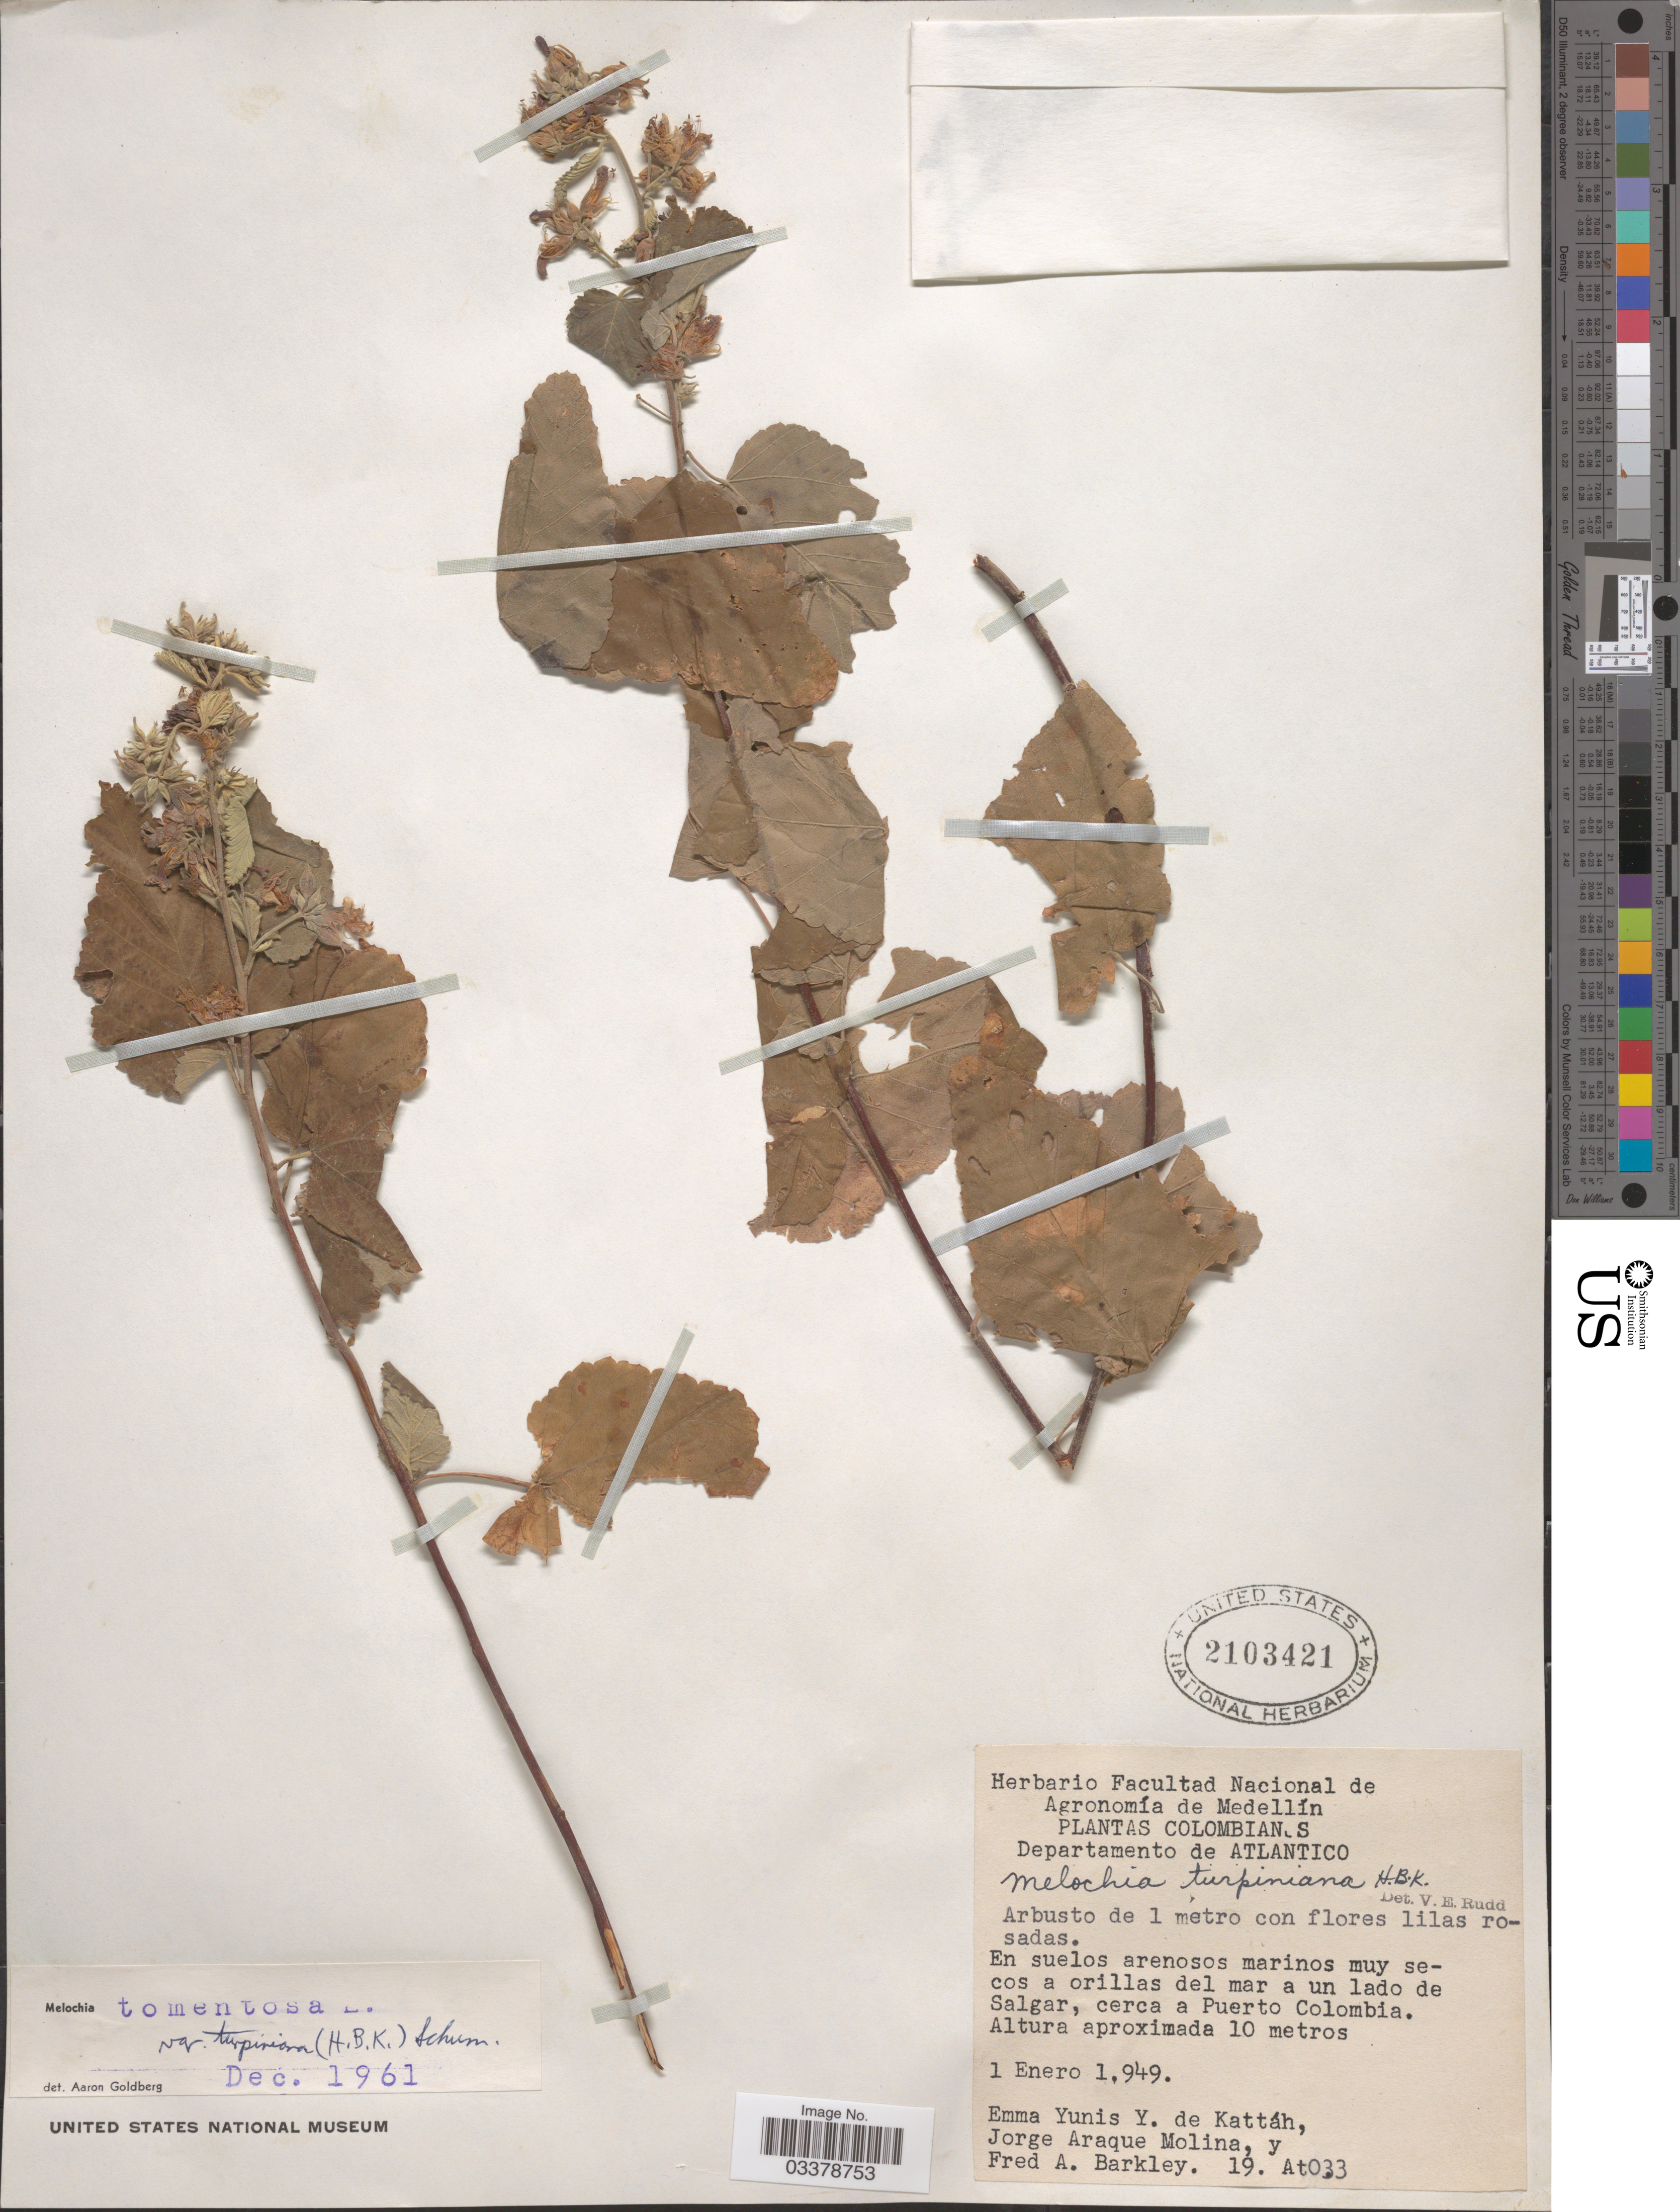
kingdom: Plantae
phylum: Tracheophyta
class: Magnoliopsida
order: Malvales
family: Malvaceae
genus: Melochia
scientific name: Melochia tomentosa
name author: L.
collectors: E. de Kattáh, J. Araque Molina & F. A. Barkley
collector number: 19. At033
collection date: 1949-01-01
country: Colombia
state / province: Atlántico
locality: Departamento de Atlantico. En suelos arenosos marinos muy secos a orillas del mar a un lado de Salgar, cerca a Puerto Colombia.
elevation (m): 10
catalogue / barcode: US 2103421